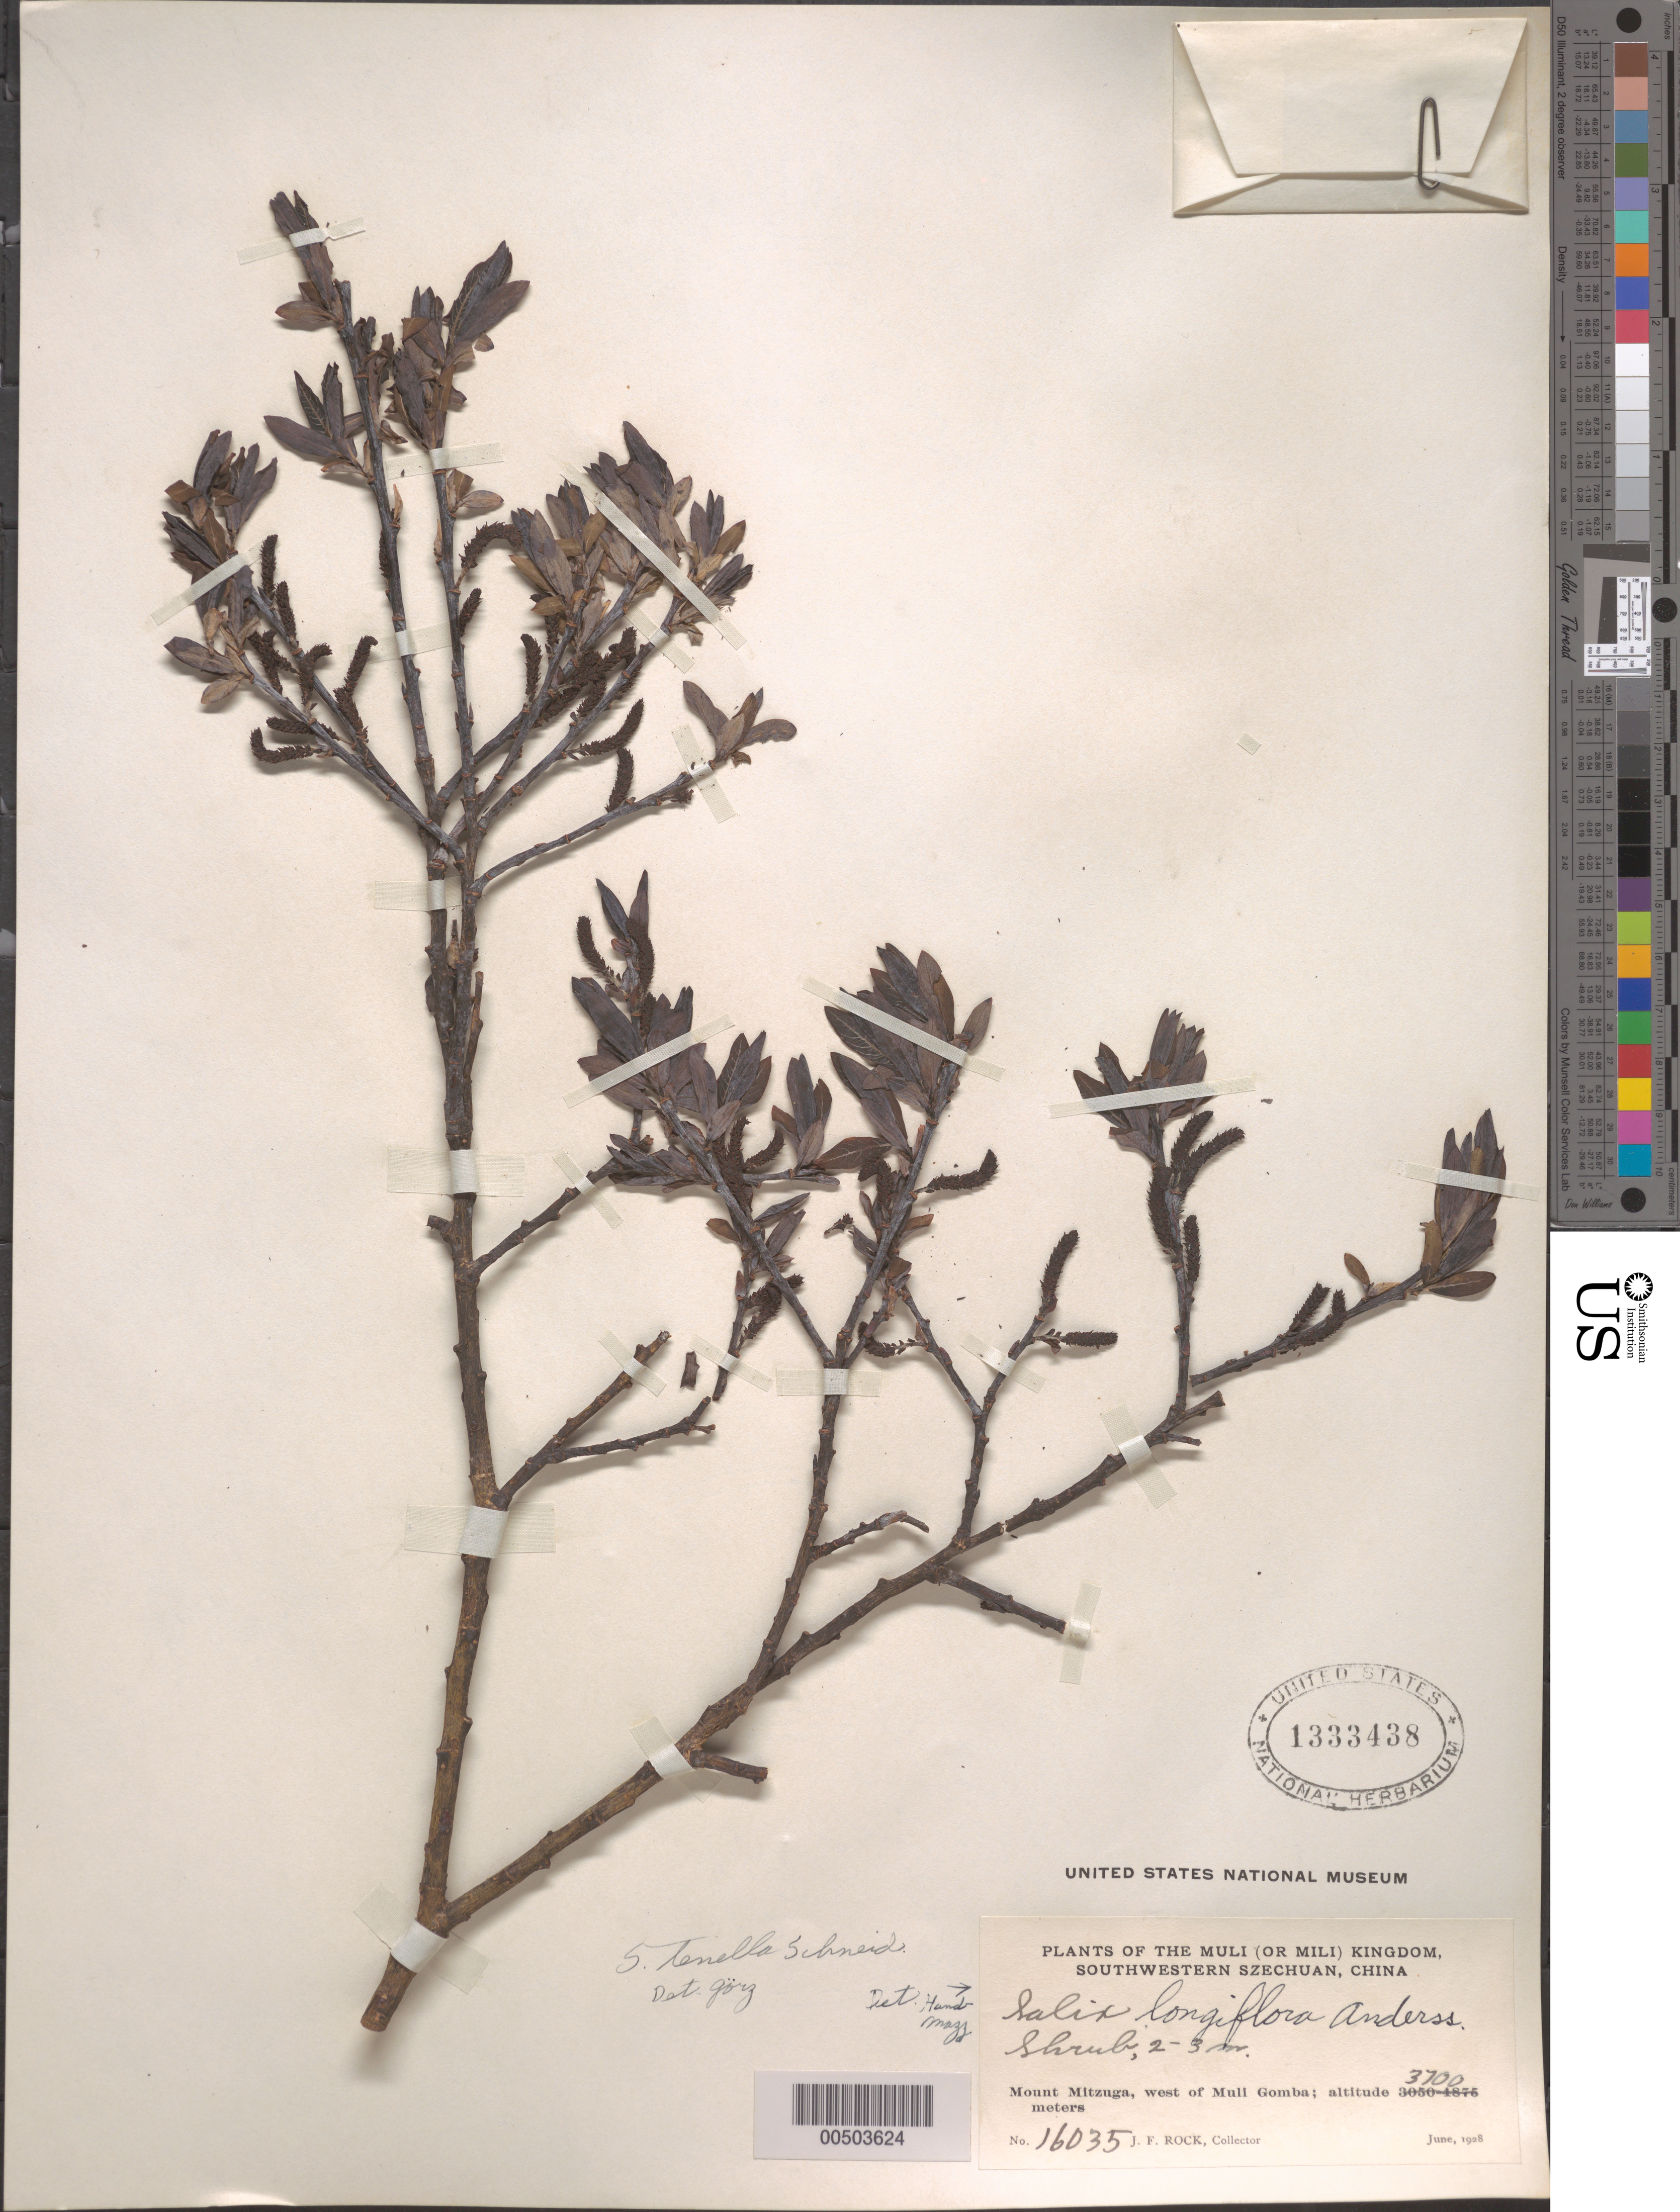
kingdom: Plantae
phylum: Tracheophyta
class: Magnoliopsida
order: Malpighiales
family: Salicaceae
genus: Salix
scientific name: Salix longiflora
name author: Andersson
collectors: J. F. Rock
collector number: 16035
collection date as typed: Jun 1928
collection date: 1928-06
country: China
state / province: Sichuan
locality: Mount Mitzuga, west of Muli Gomba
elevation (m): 3700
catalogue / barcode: US 1333438